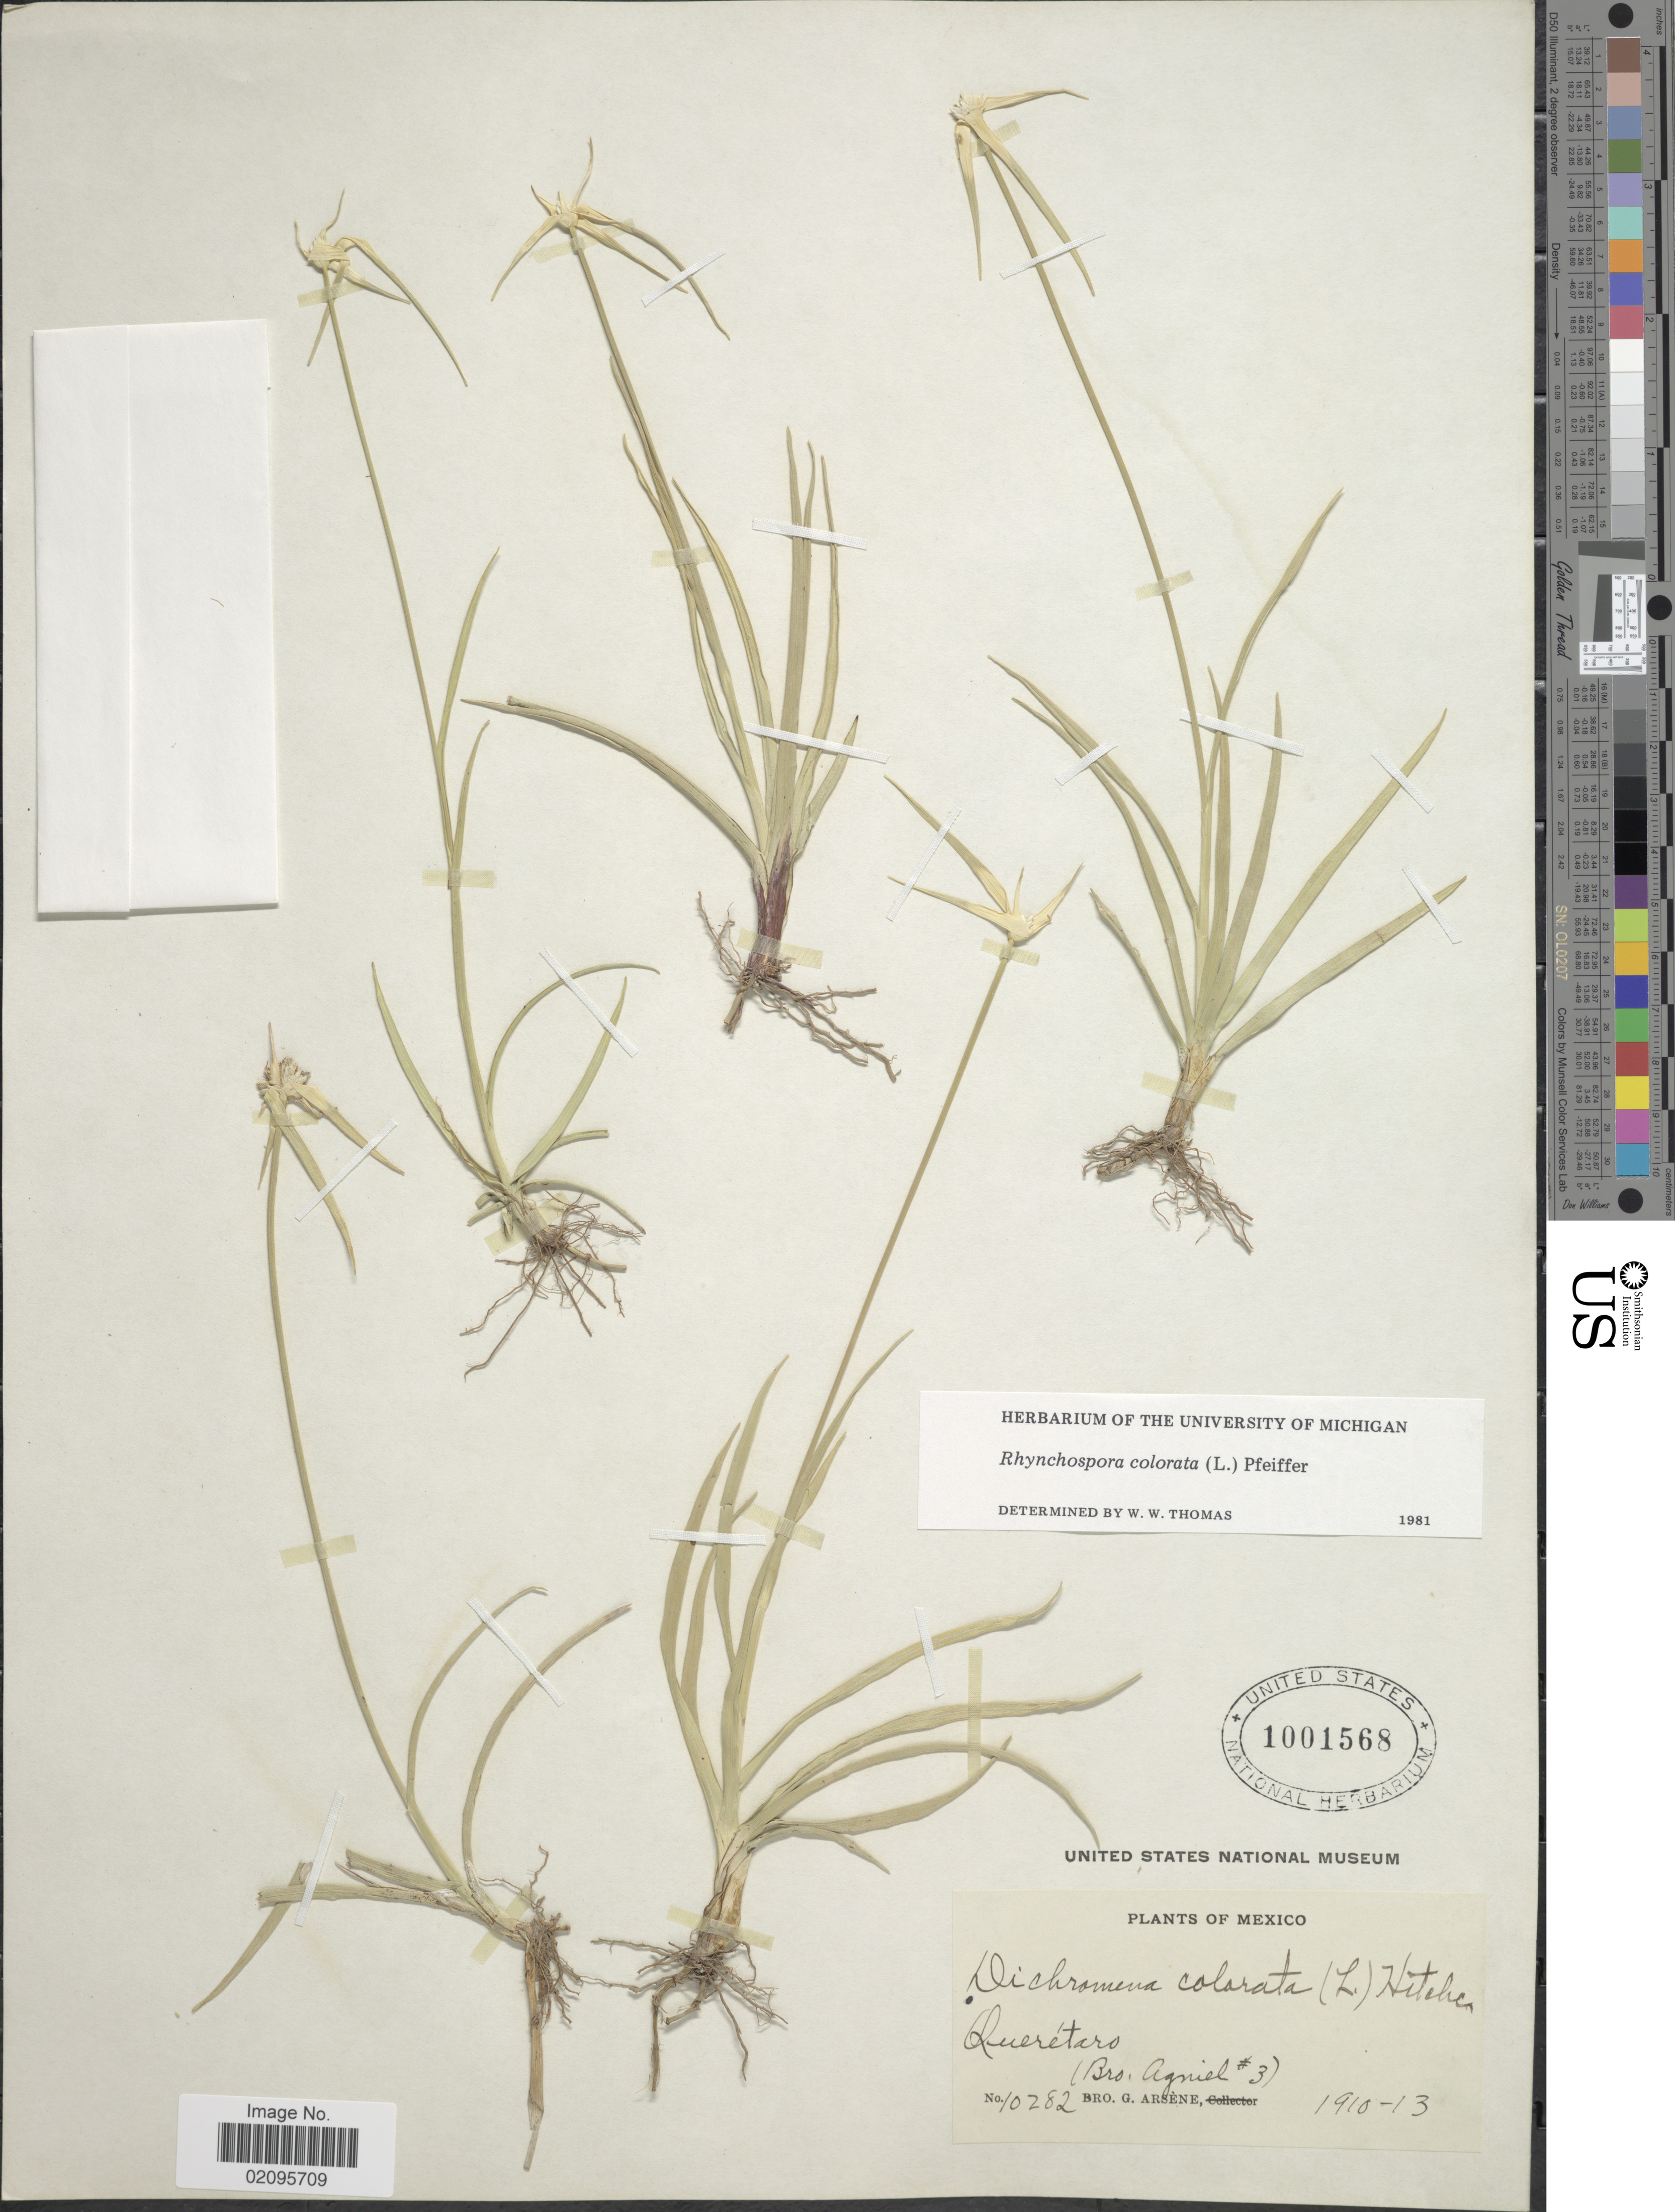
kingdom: Plantae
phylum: Tracheophyta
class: Liliopsida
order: Poales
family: Cyperaceae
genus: Rhynchospora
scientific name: Rhynchospora colorata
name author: (L.) H. Pfeiff.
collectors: Bro. Agniel & Bro. G. Arsène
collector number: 10282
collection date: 1910/1913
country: Mexico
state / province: Querétaro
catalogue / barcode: US 1001568